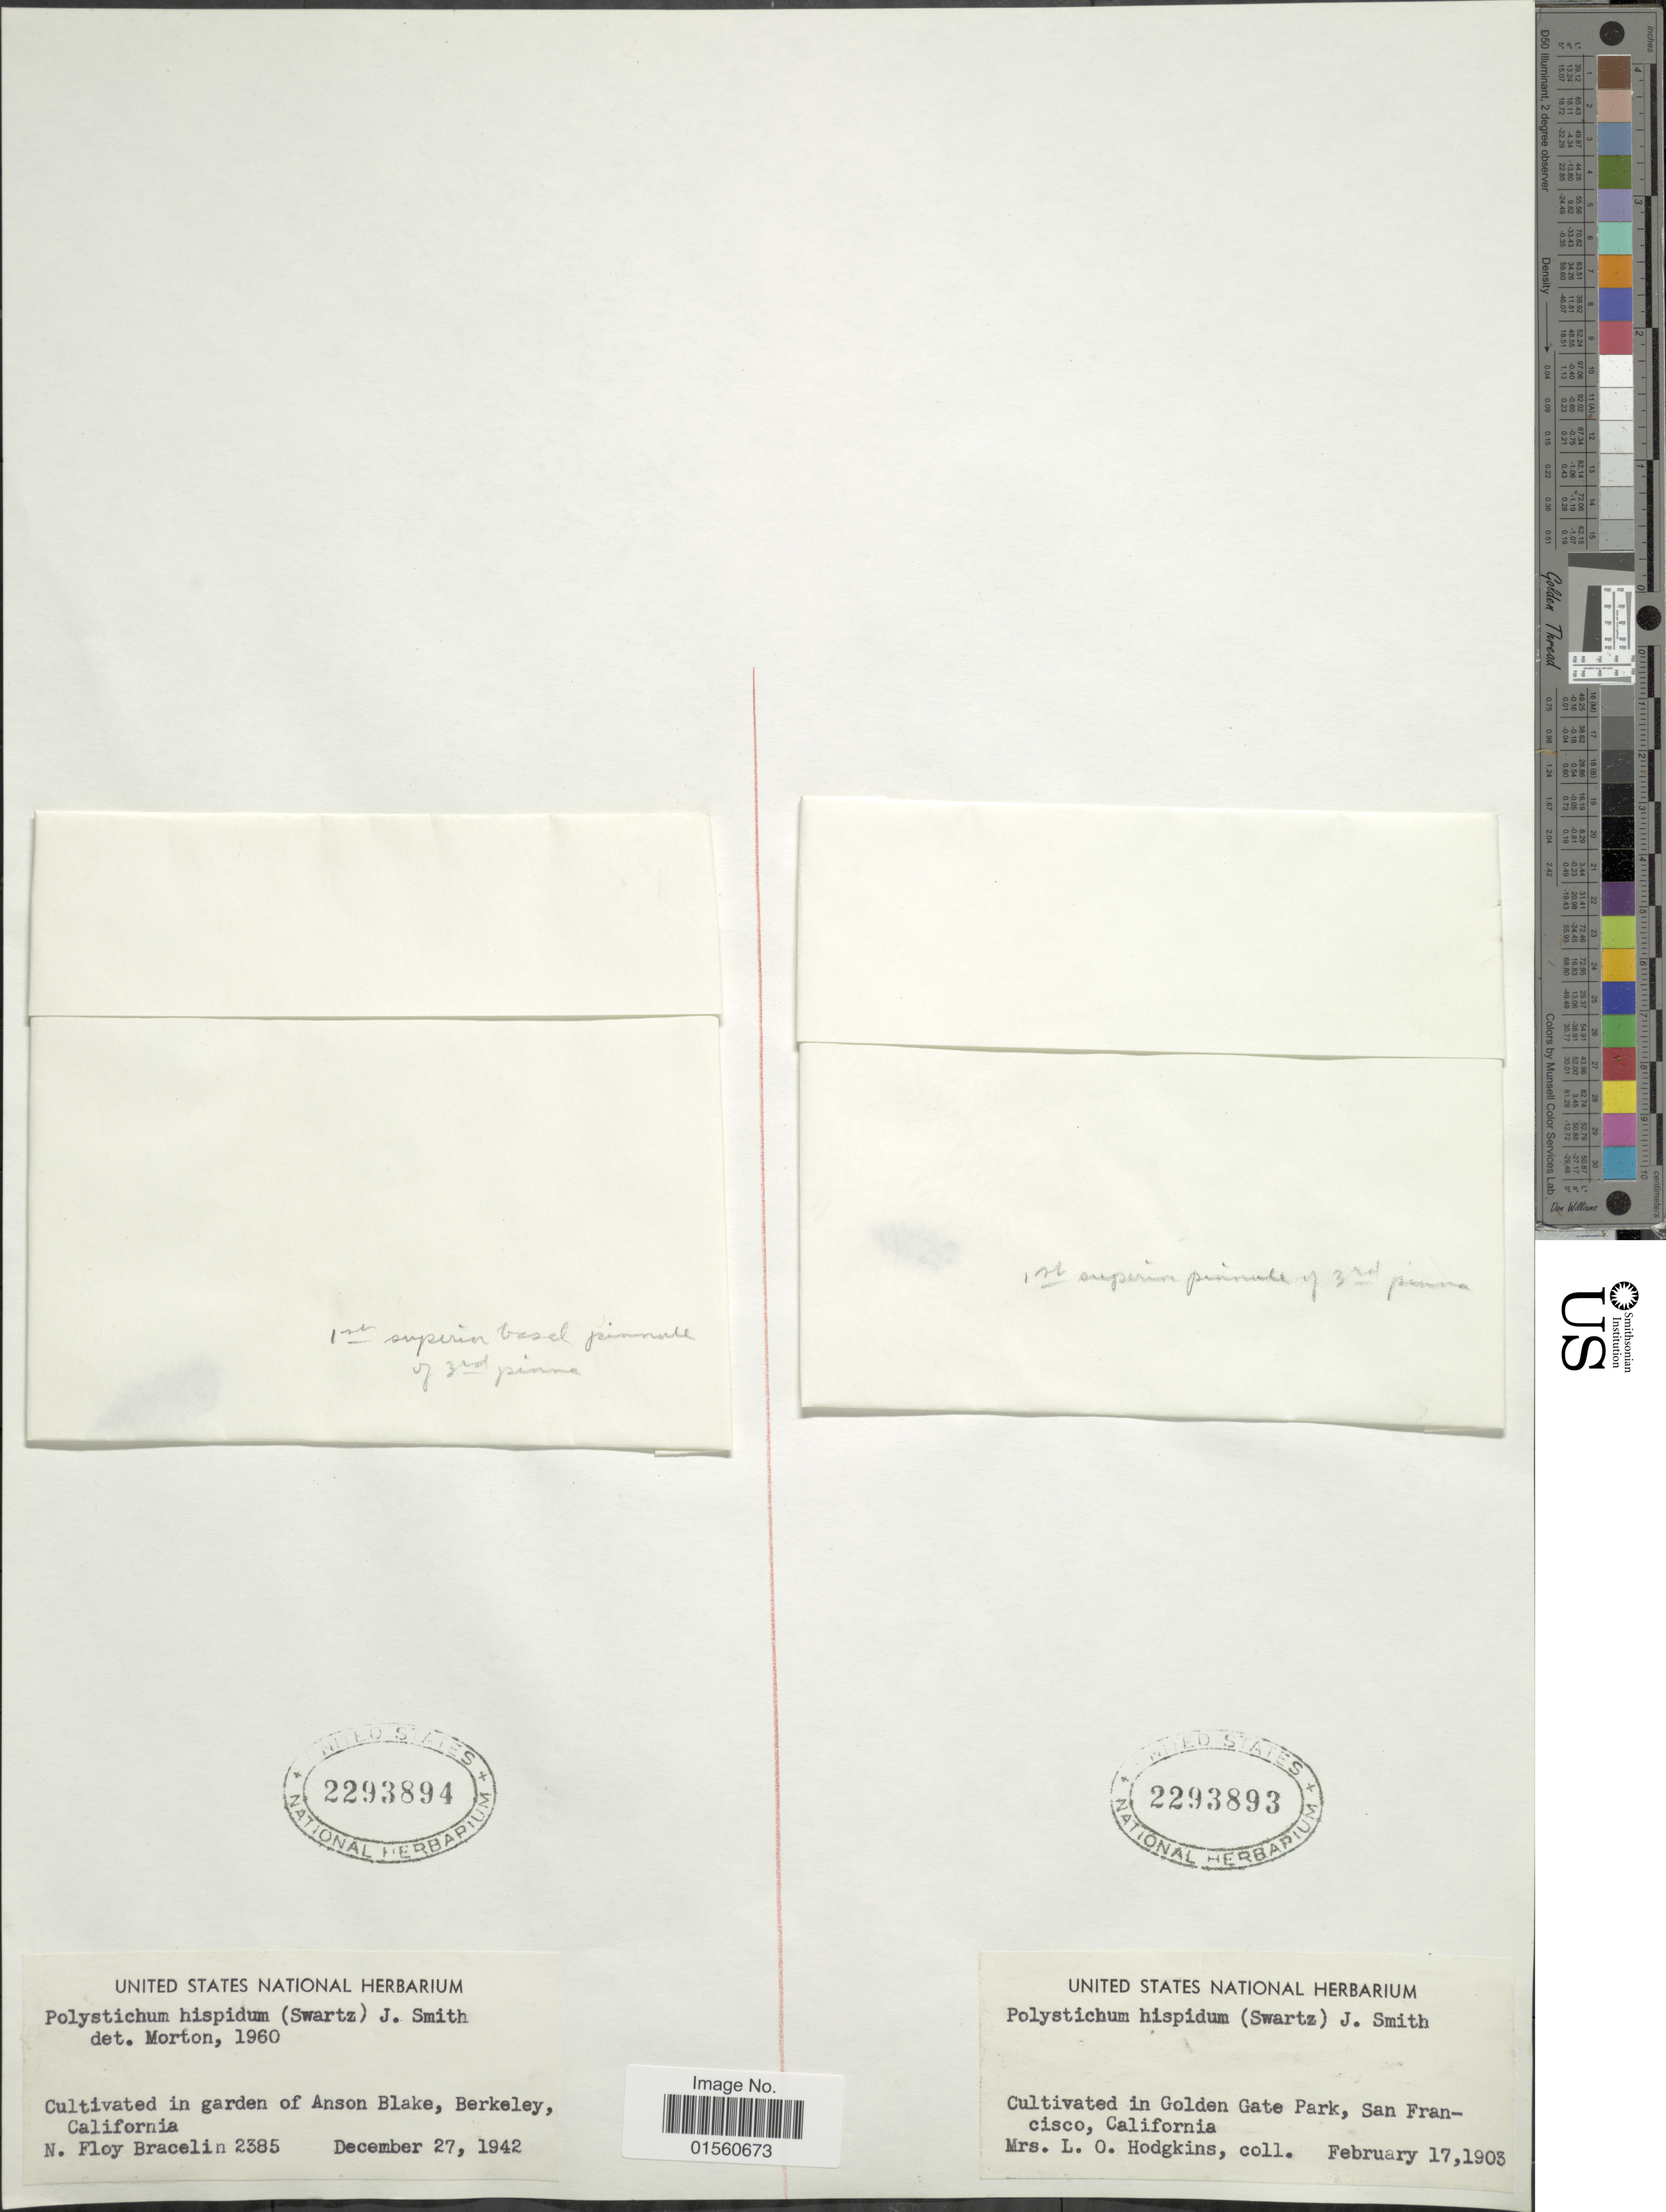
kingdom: Plantae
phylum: Tracheophyta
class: Polypodiopsida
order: Polypodiales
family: Dryopteridaceae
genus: Lastreopsis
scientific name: Lastreopsis hispida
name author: (Sw.) Tindale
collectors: L. Hodgkins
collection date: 1903-02-17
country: United States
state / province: California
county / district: San Francisco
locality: Golden Gate Park, San Francisco, California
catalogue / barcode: US 2293893-2